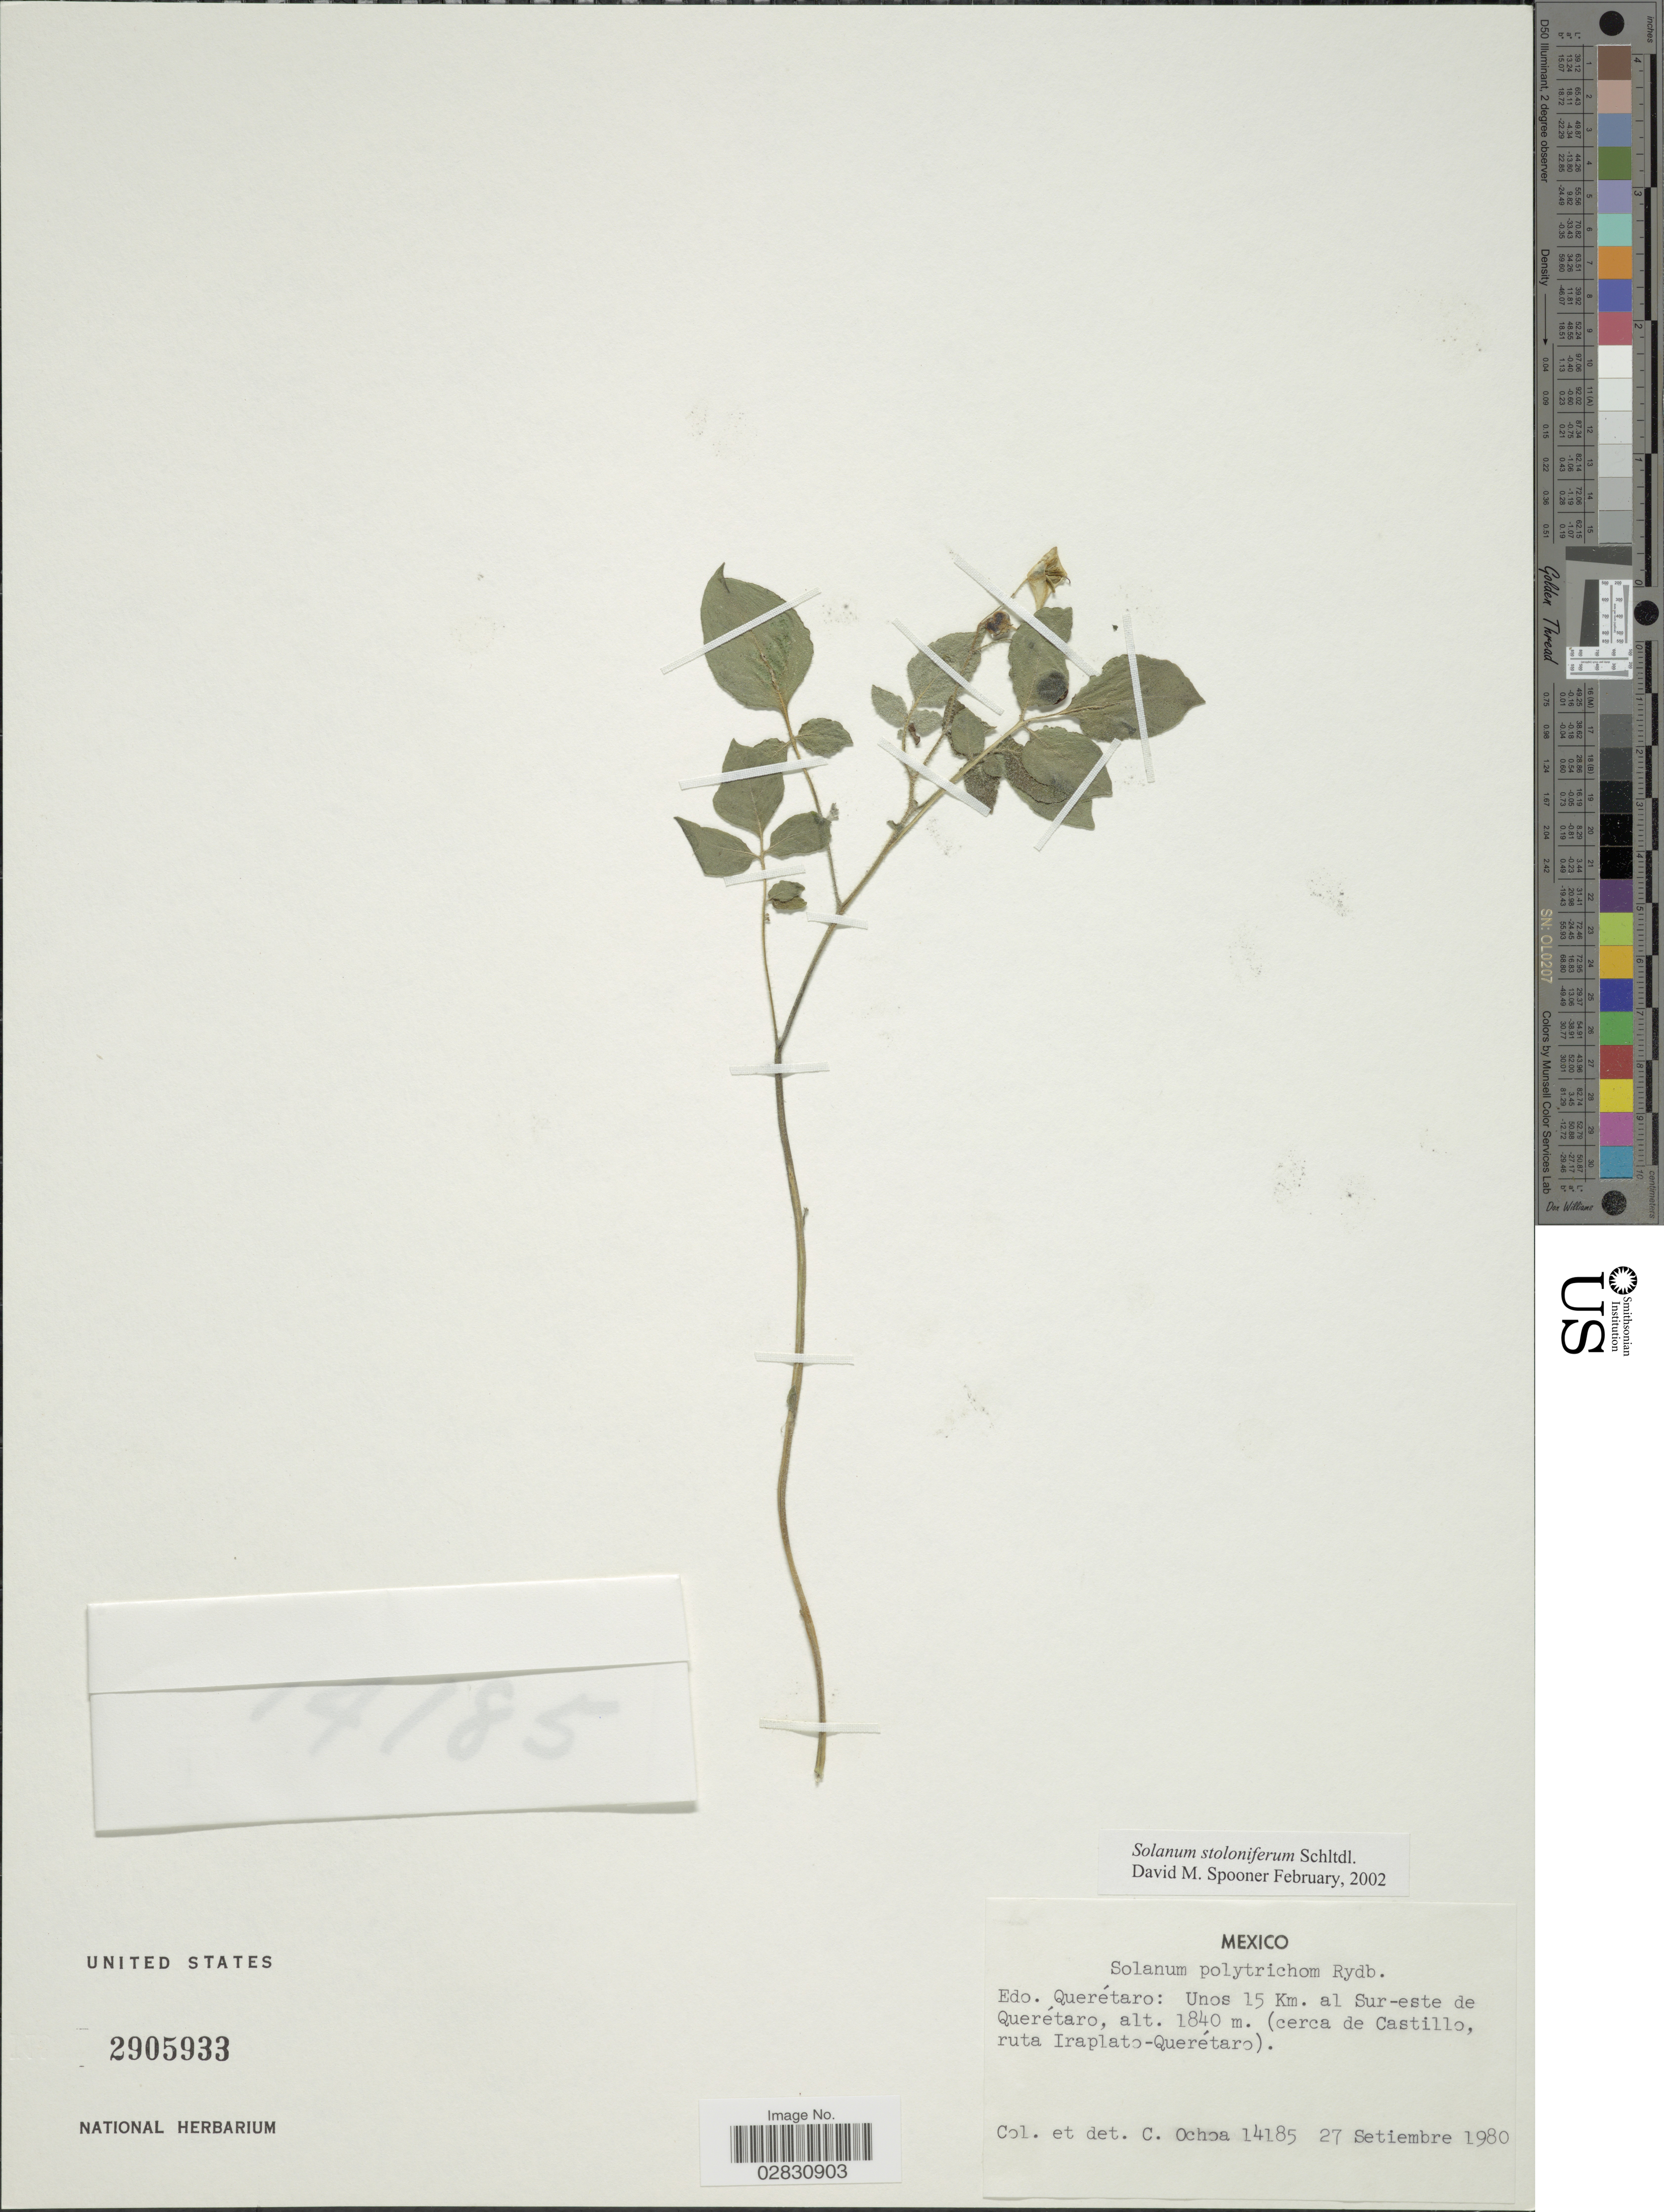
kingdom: Plantae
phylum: Tracheophyta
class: Magnoliopsida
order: Solanales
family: Solanaceae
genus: Solanum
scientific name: Solanum stoloniferum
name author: Schltdl.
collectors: C. Ochoa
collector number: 14185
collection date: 1980-09-27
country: Mexico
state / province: Querétaro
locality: Unos 15 Km. al Sur-este de Querétaro. (cerca de Castillo, ruta Iraplato-Querétaro).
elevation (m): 1840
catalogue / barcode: US 2905933